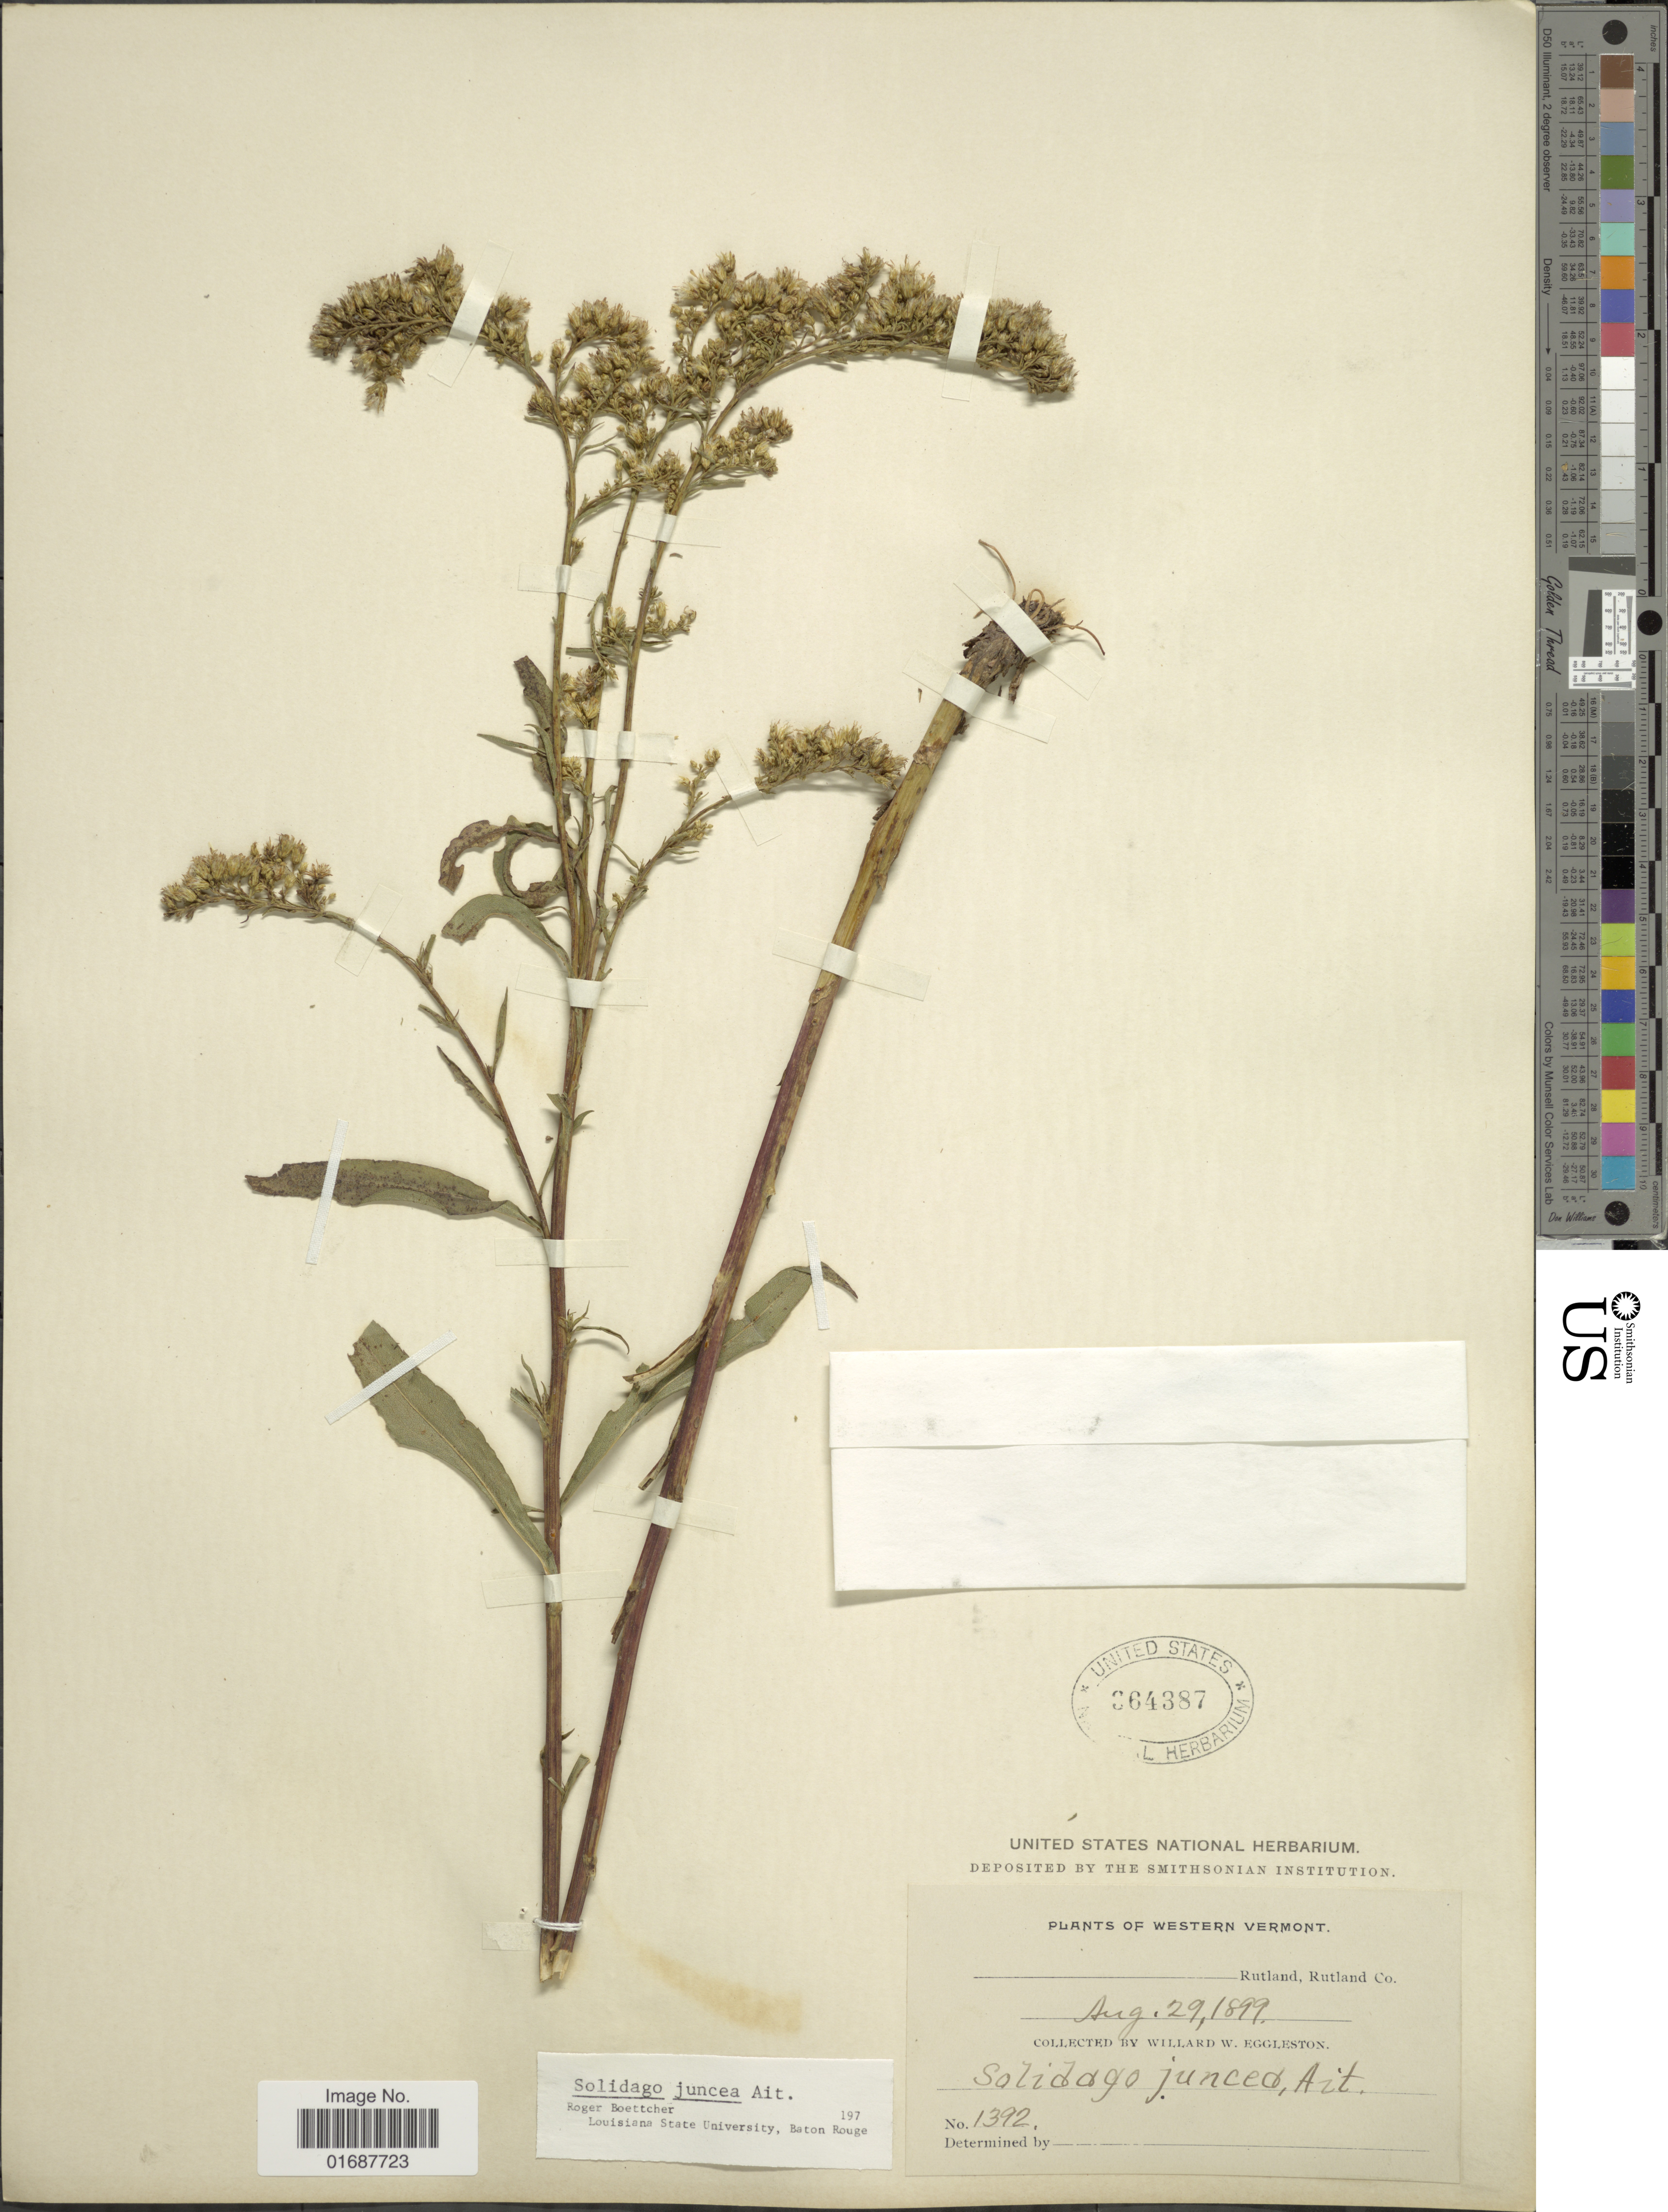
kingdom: Plantae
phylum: Tracheophyta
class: Magnoliopsida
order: Asterales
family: Asteraceae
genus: Solidago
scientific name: Solidago juncea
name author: Aiton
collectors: W. W. Eggleston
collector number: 1392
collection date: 1899-08-29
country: United States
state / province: Vermont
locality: Western Vermont. Rutland, Rutland Co.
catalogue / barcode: US 364387